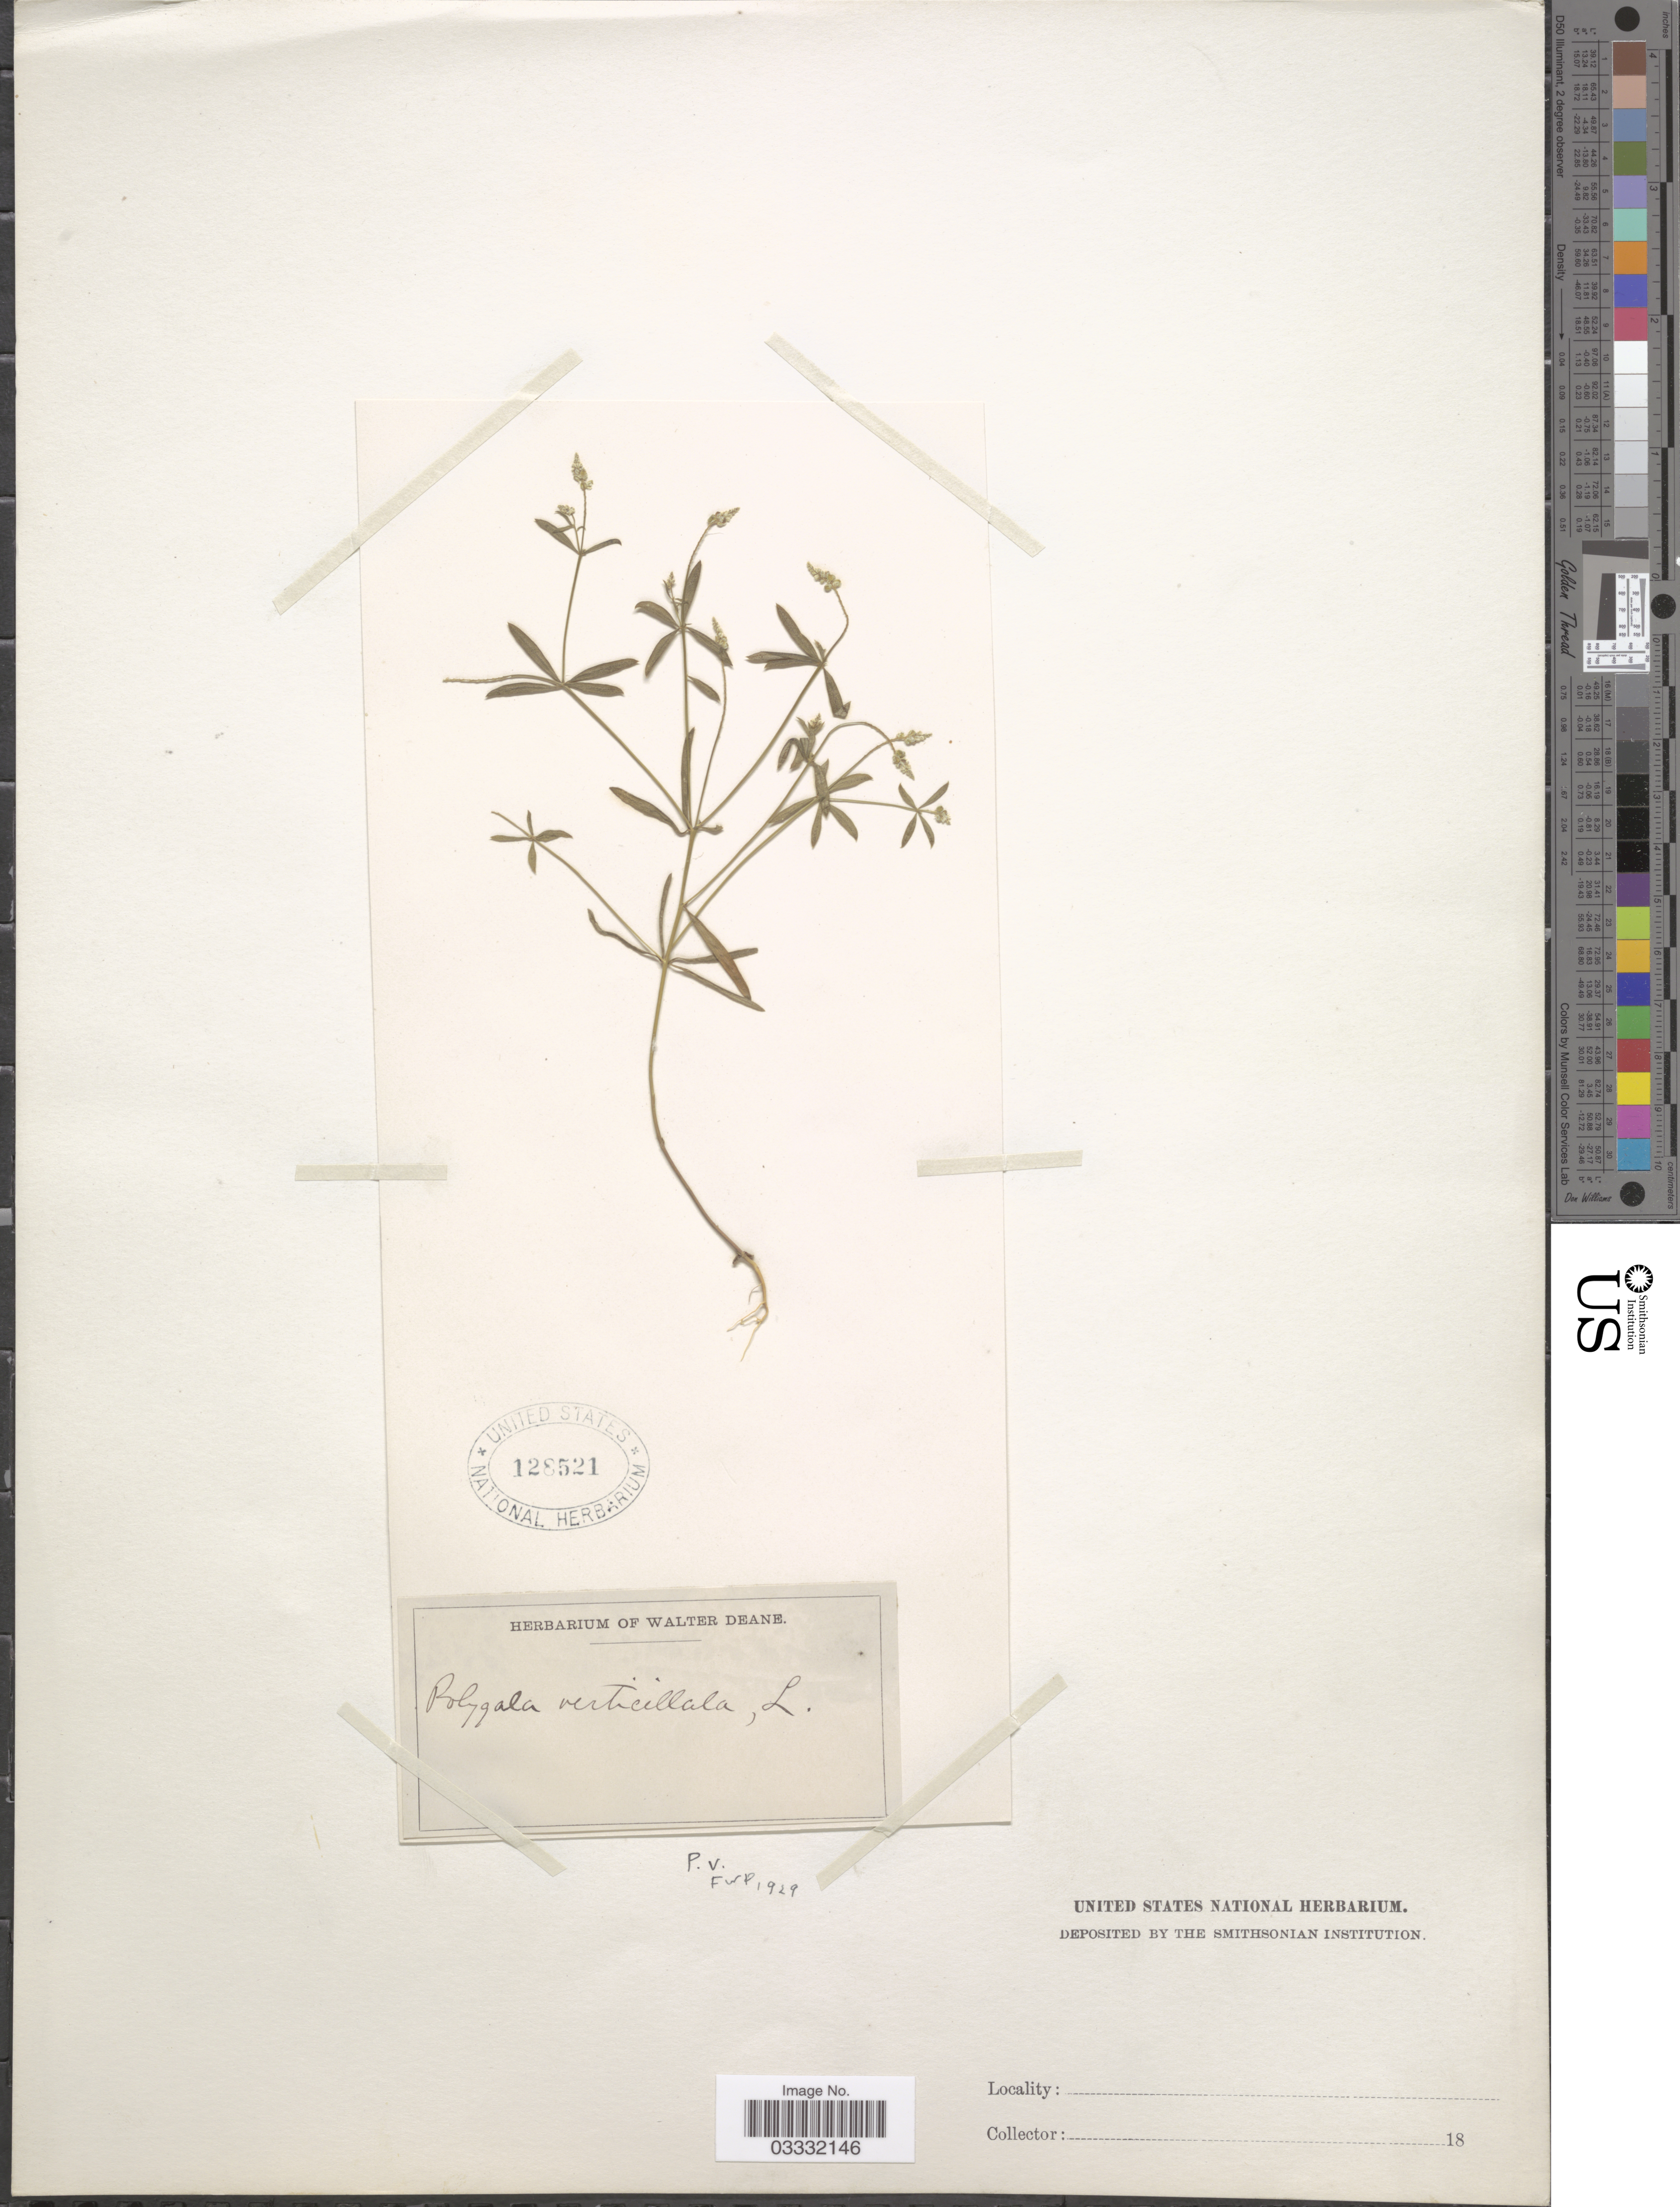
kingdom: Plantae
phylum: Tracheophyta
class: Magnoliopsida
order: Fabales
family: Polygalaceae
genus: Polygala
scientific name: Polygala verticillata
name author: L.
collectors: Ex herb. Walter Deane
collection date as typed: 18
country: United States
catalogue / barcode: US 128521